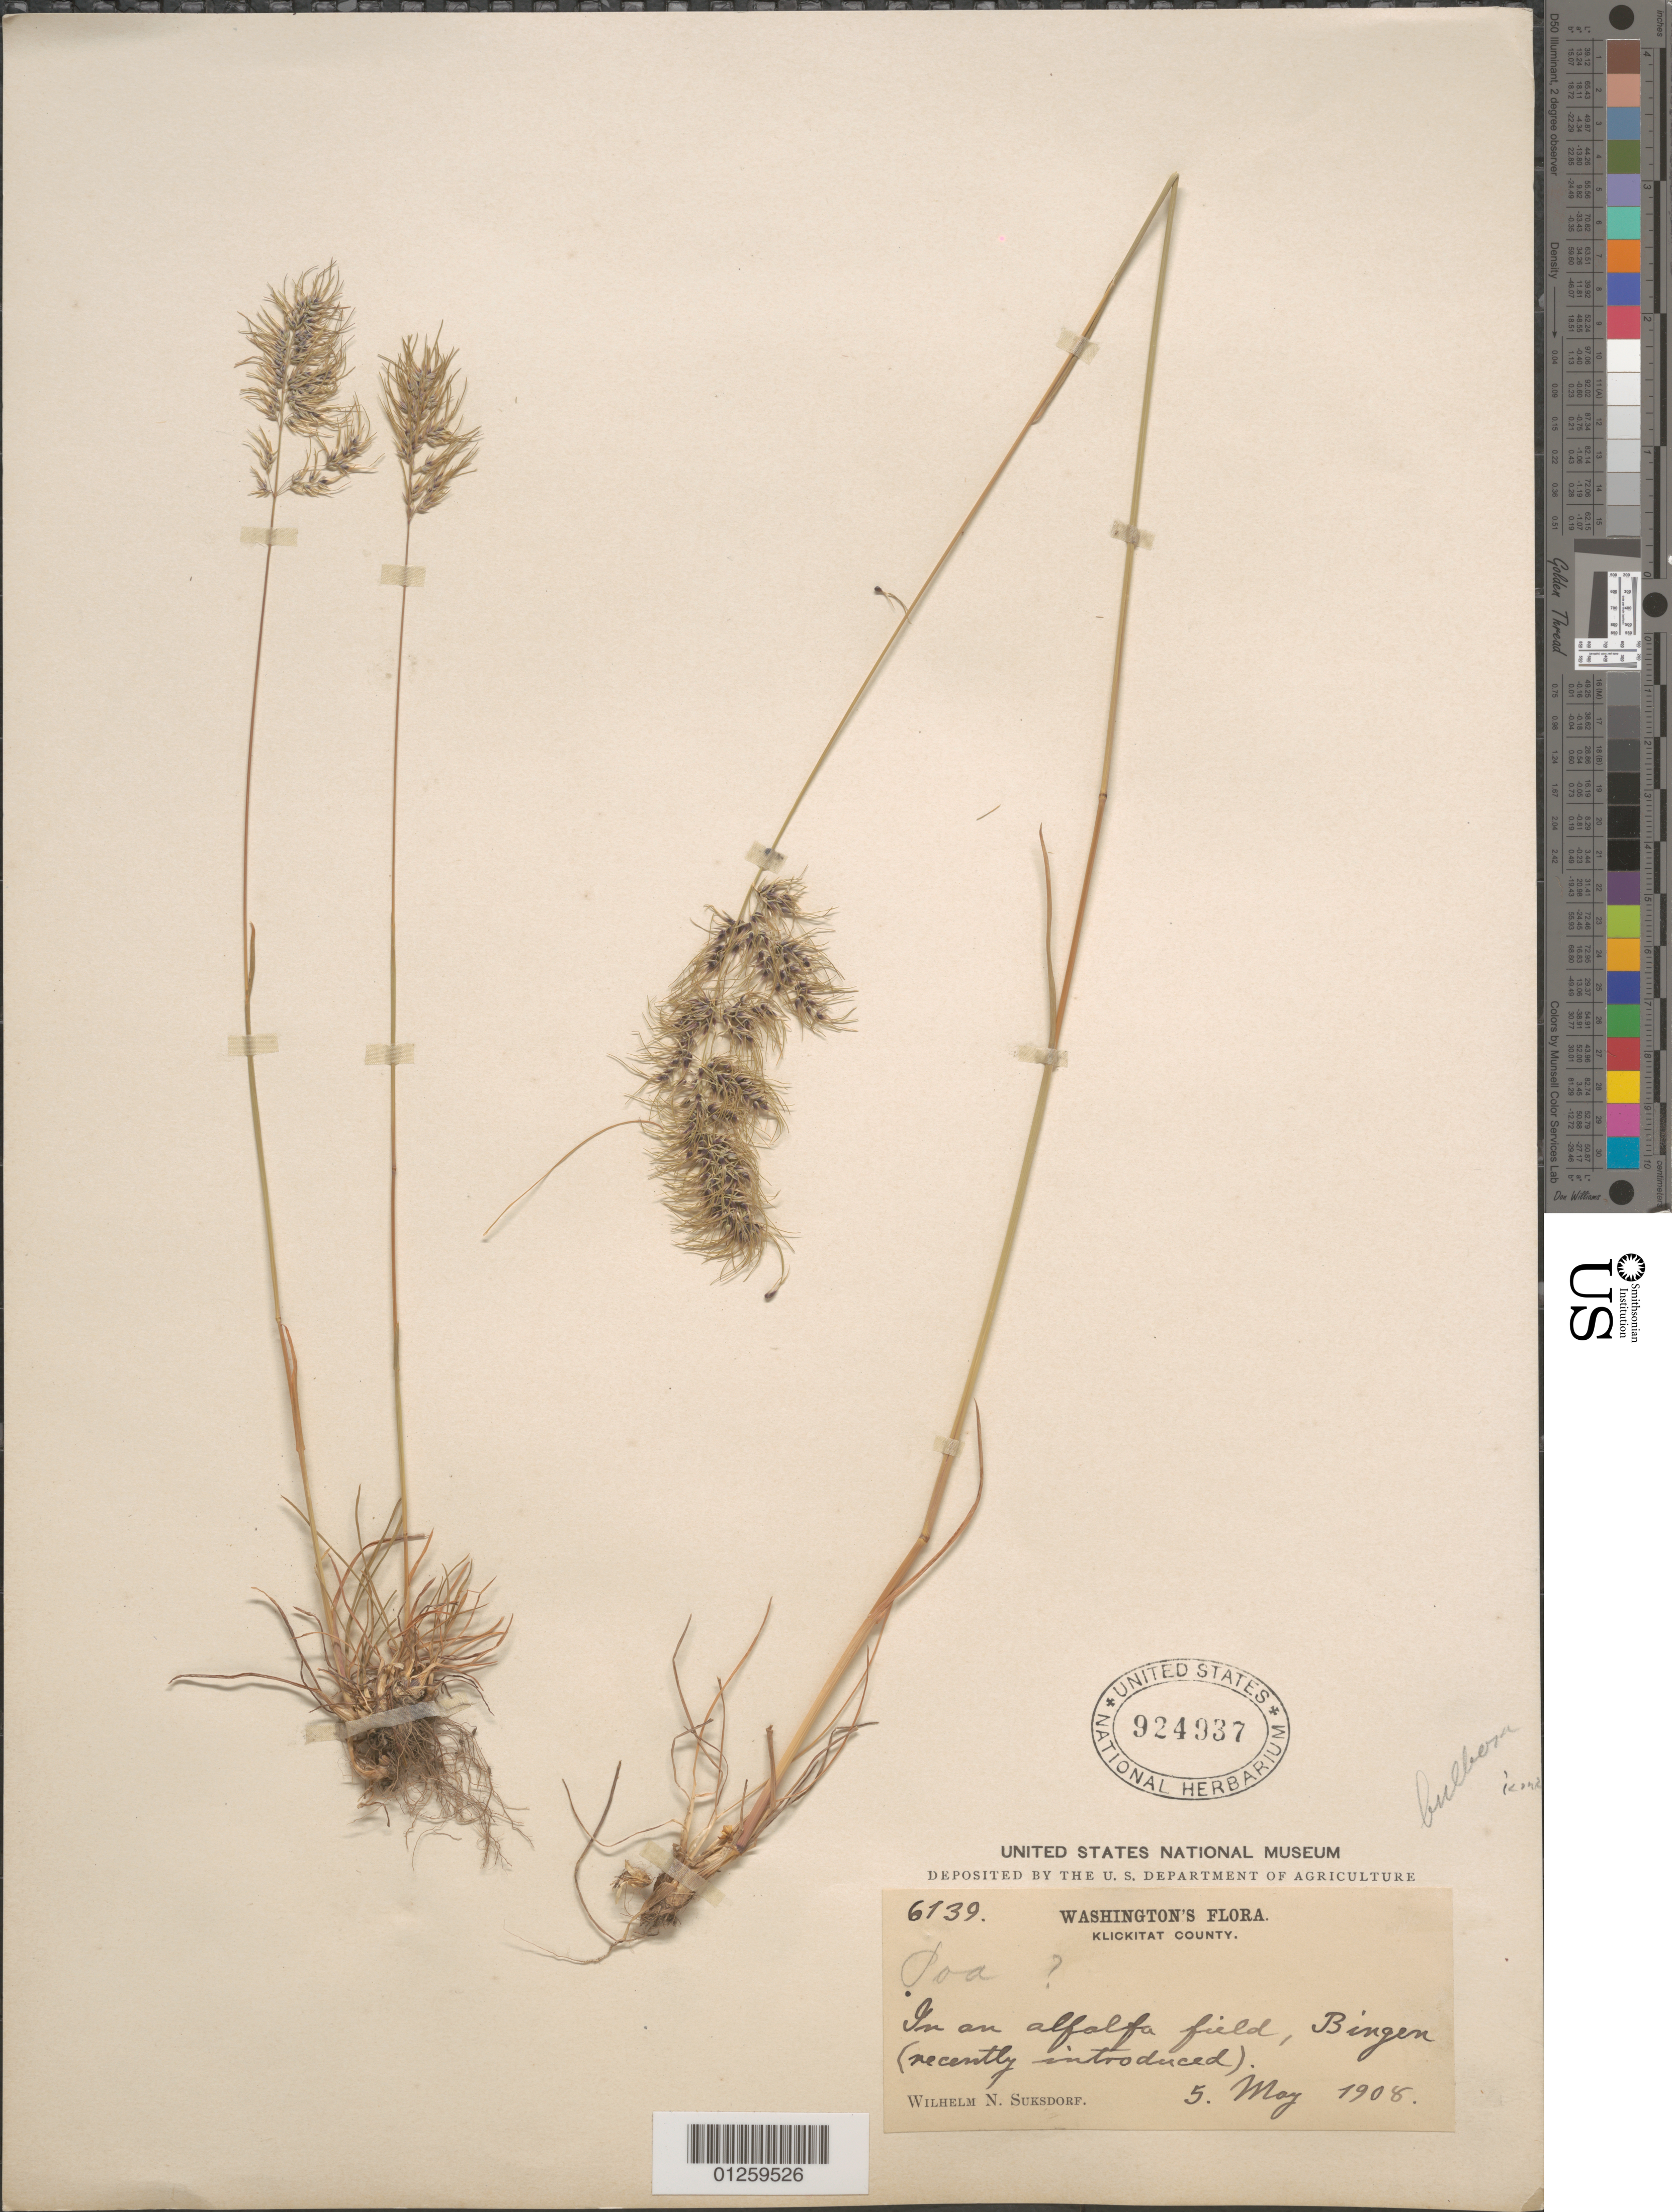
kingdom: Plantae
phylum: Tracheophyta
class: Liliopsida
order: Poales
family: Poaceae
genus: Poa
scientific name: Poa iconia var. iconia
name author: Azn.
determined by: Soreng, Robert J., Research Associate (BOT), Smithsonian Institution - National Museum of Natural History (UNITED STATES)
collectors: W. N. Suksdorf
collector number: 6139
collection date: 1908-05-05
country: United States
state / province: Washington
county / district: Klickitat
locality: In an alfalfa field, Bingen (recently introduced).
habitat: In an alfalfa field, Bingen (recently introduced).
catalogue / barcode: US 924937